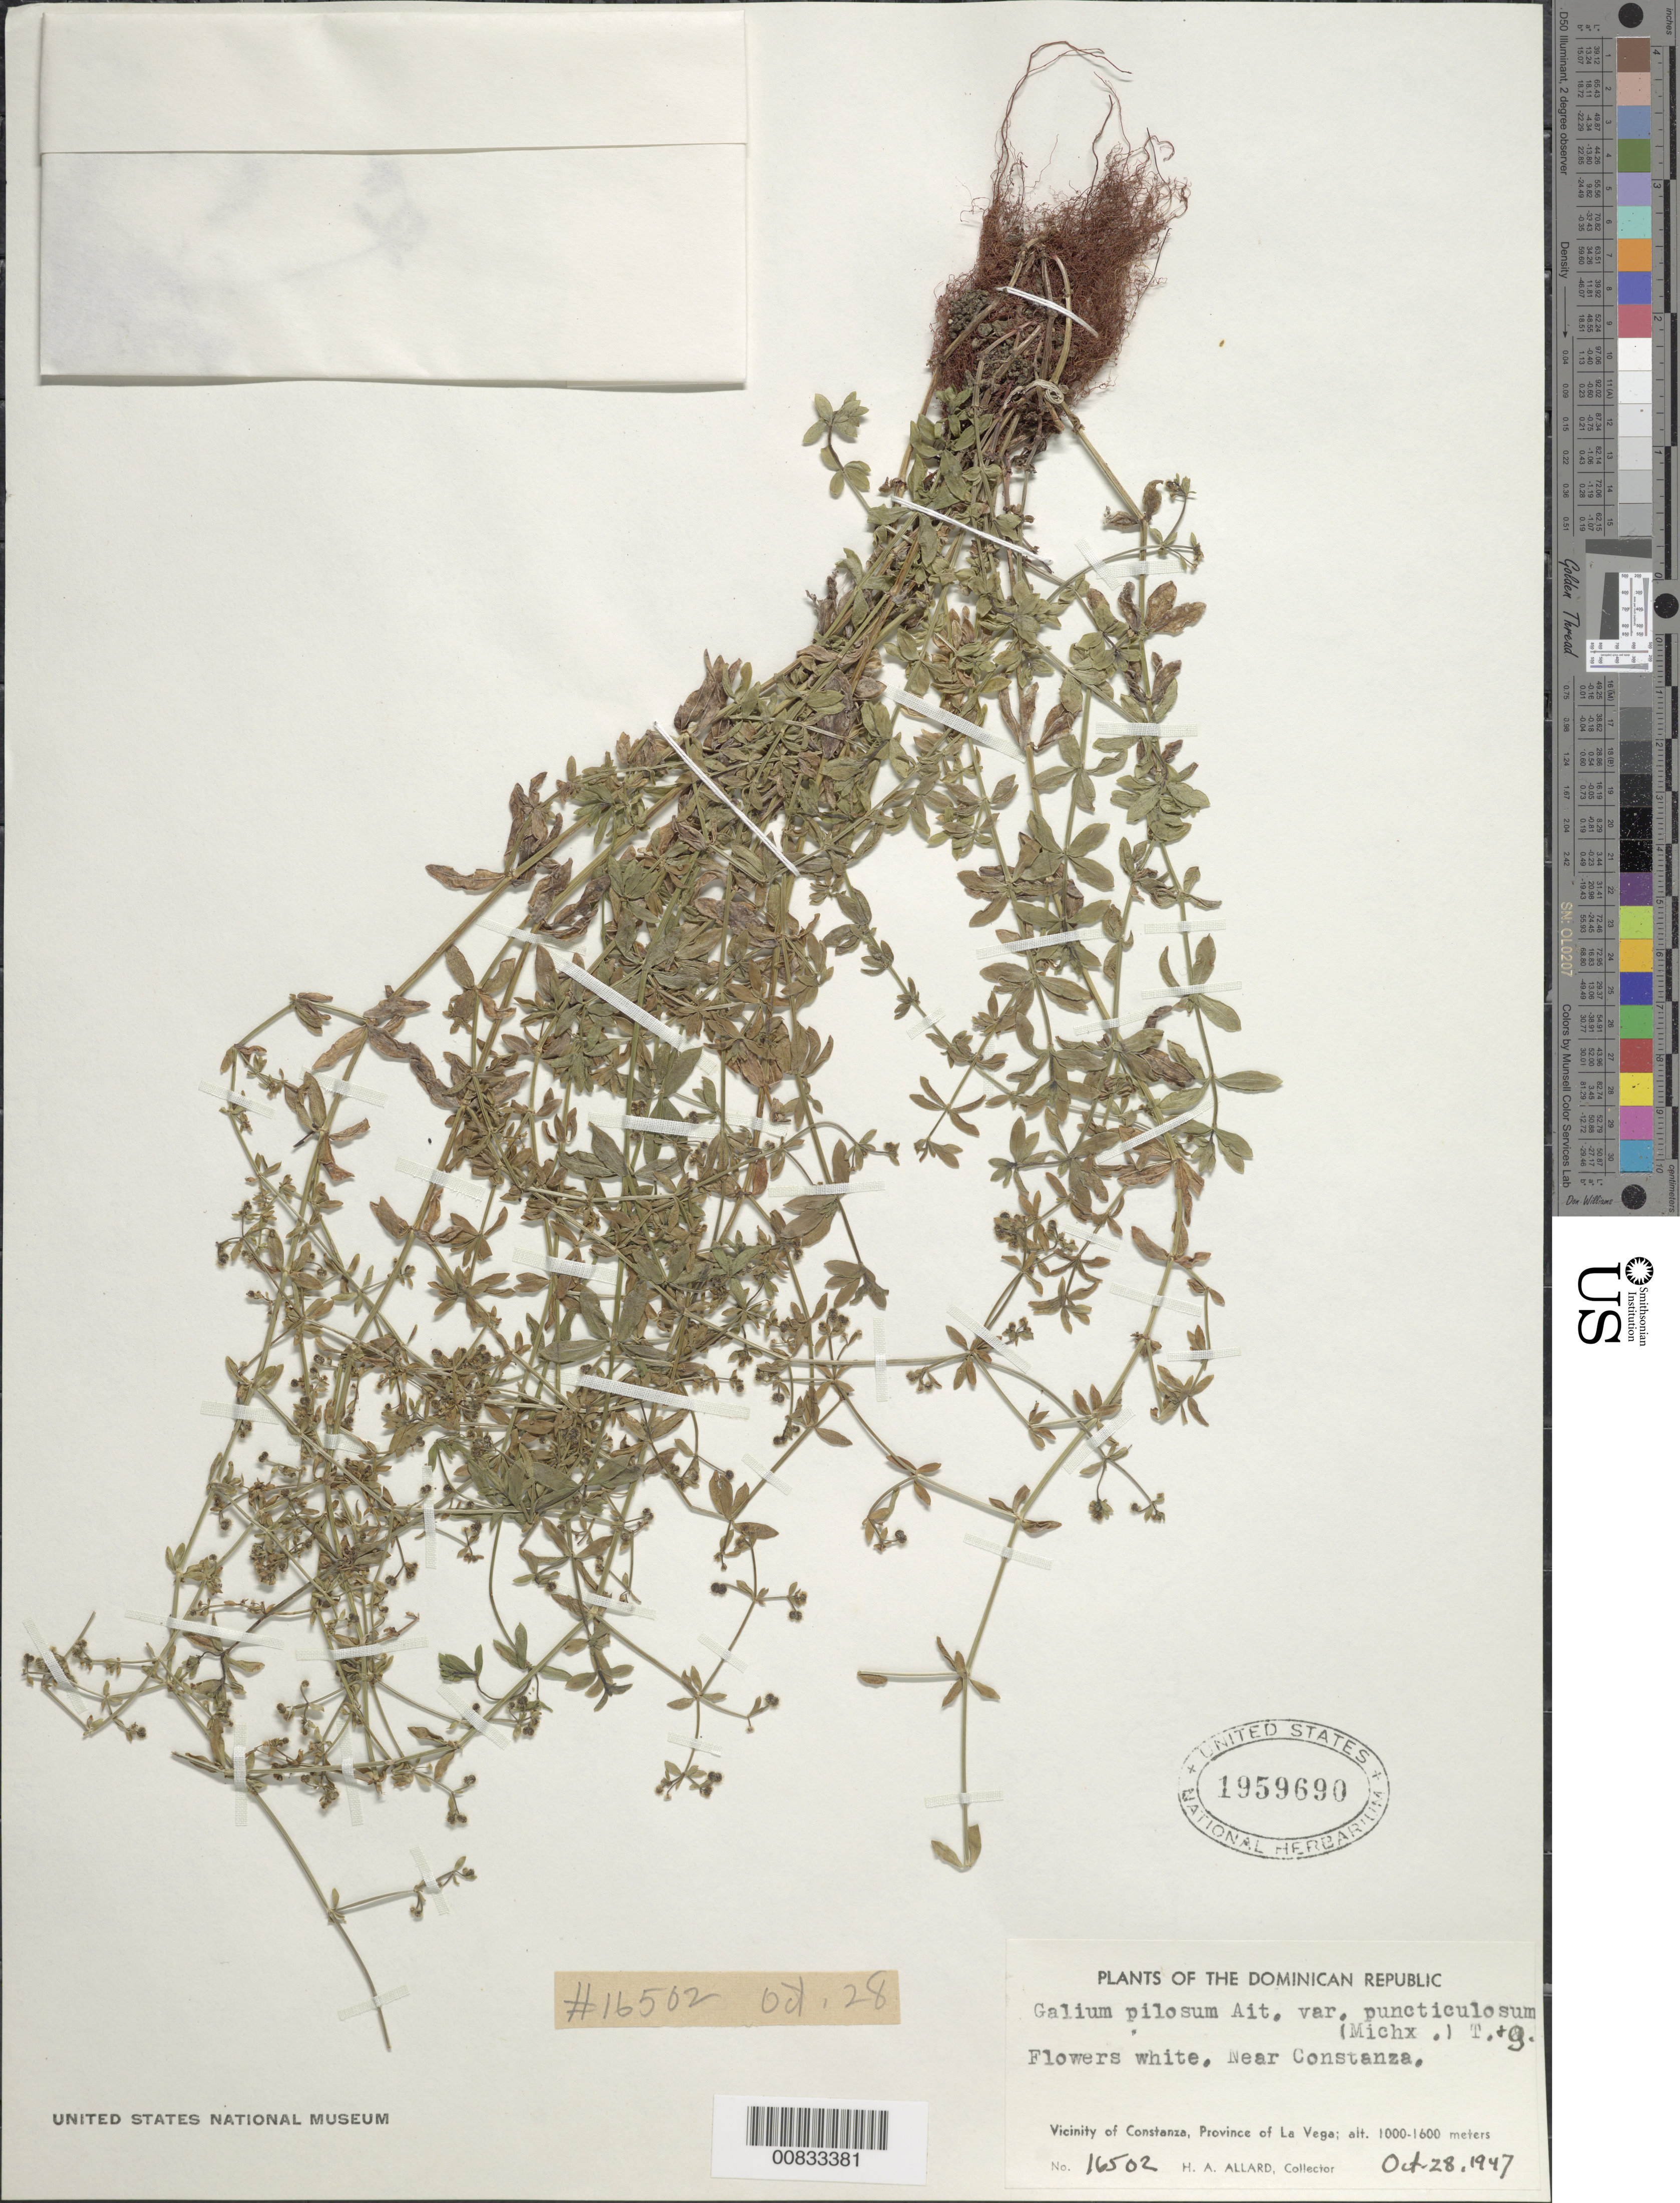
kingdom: Plantae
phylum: Tracheophyta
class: Magnoliopsida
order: Gentianales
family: Rubiaceae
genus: Galium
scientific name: Galium pilosum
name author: Aiton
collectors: H. A. Allard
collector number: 16502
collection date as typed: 28 Oct 1947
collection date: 1947-10-28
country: Dominican Republic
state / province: La Vega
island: Hispaniola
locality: Vicinity of Constanza, near town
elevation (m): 1000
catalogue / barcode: US 1959690